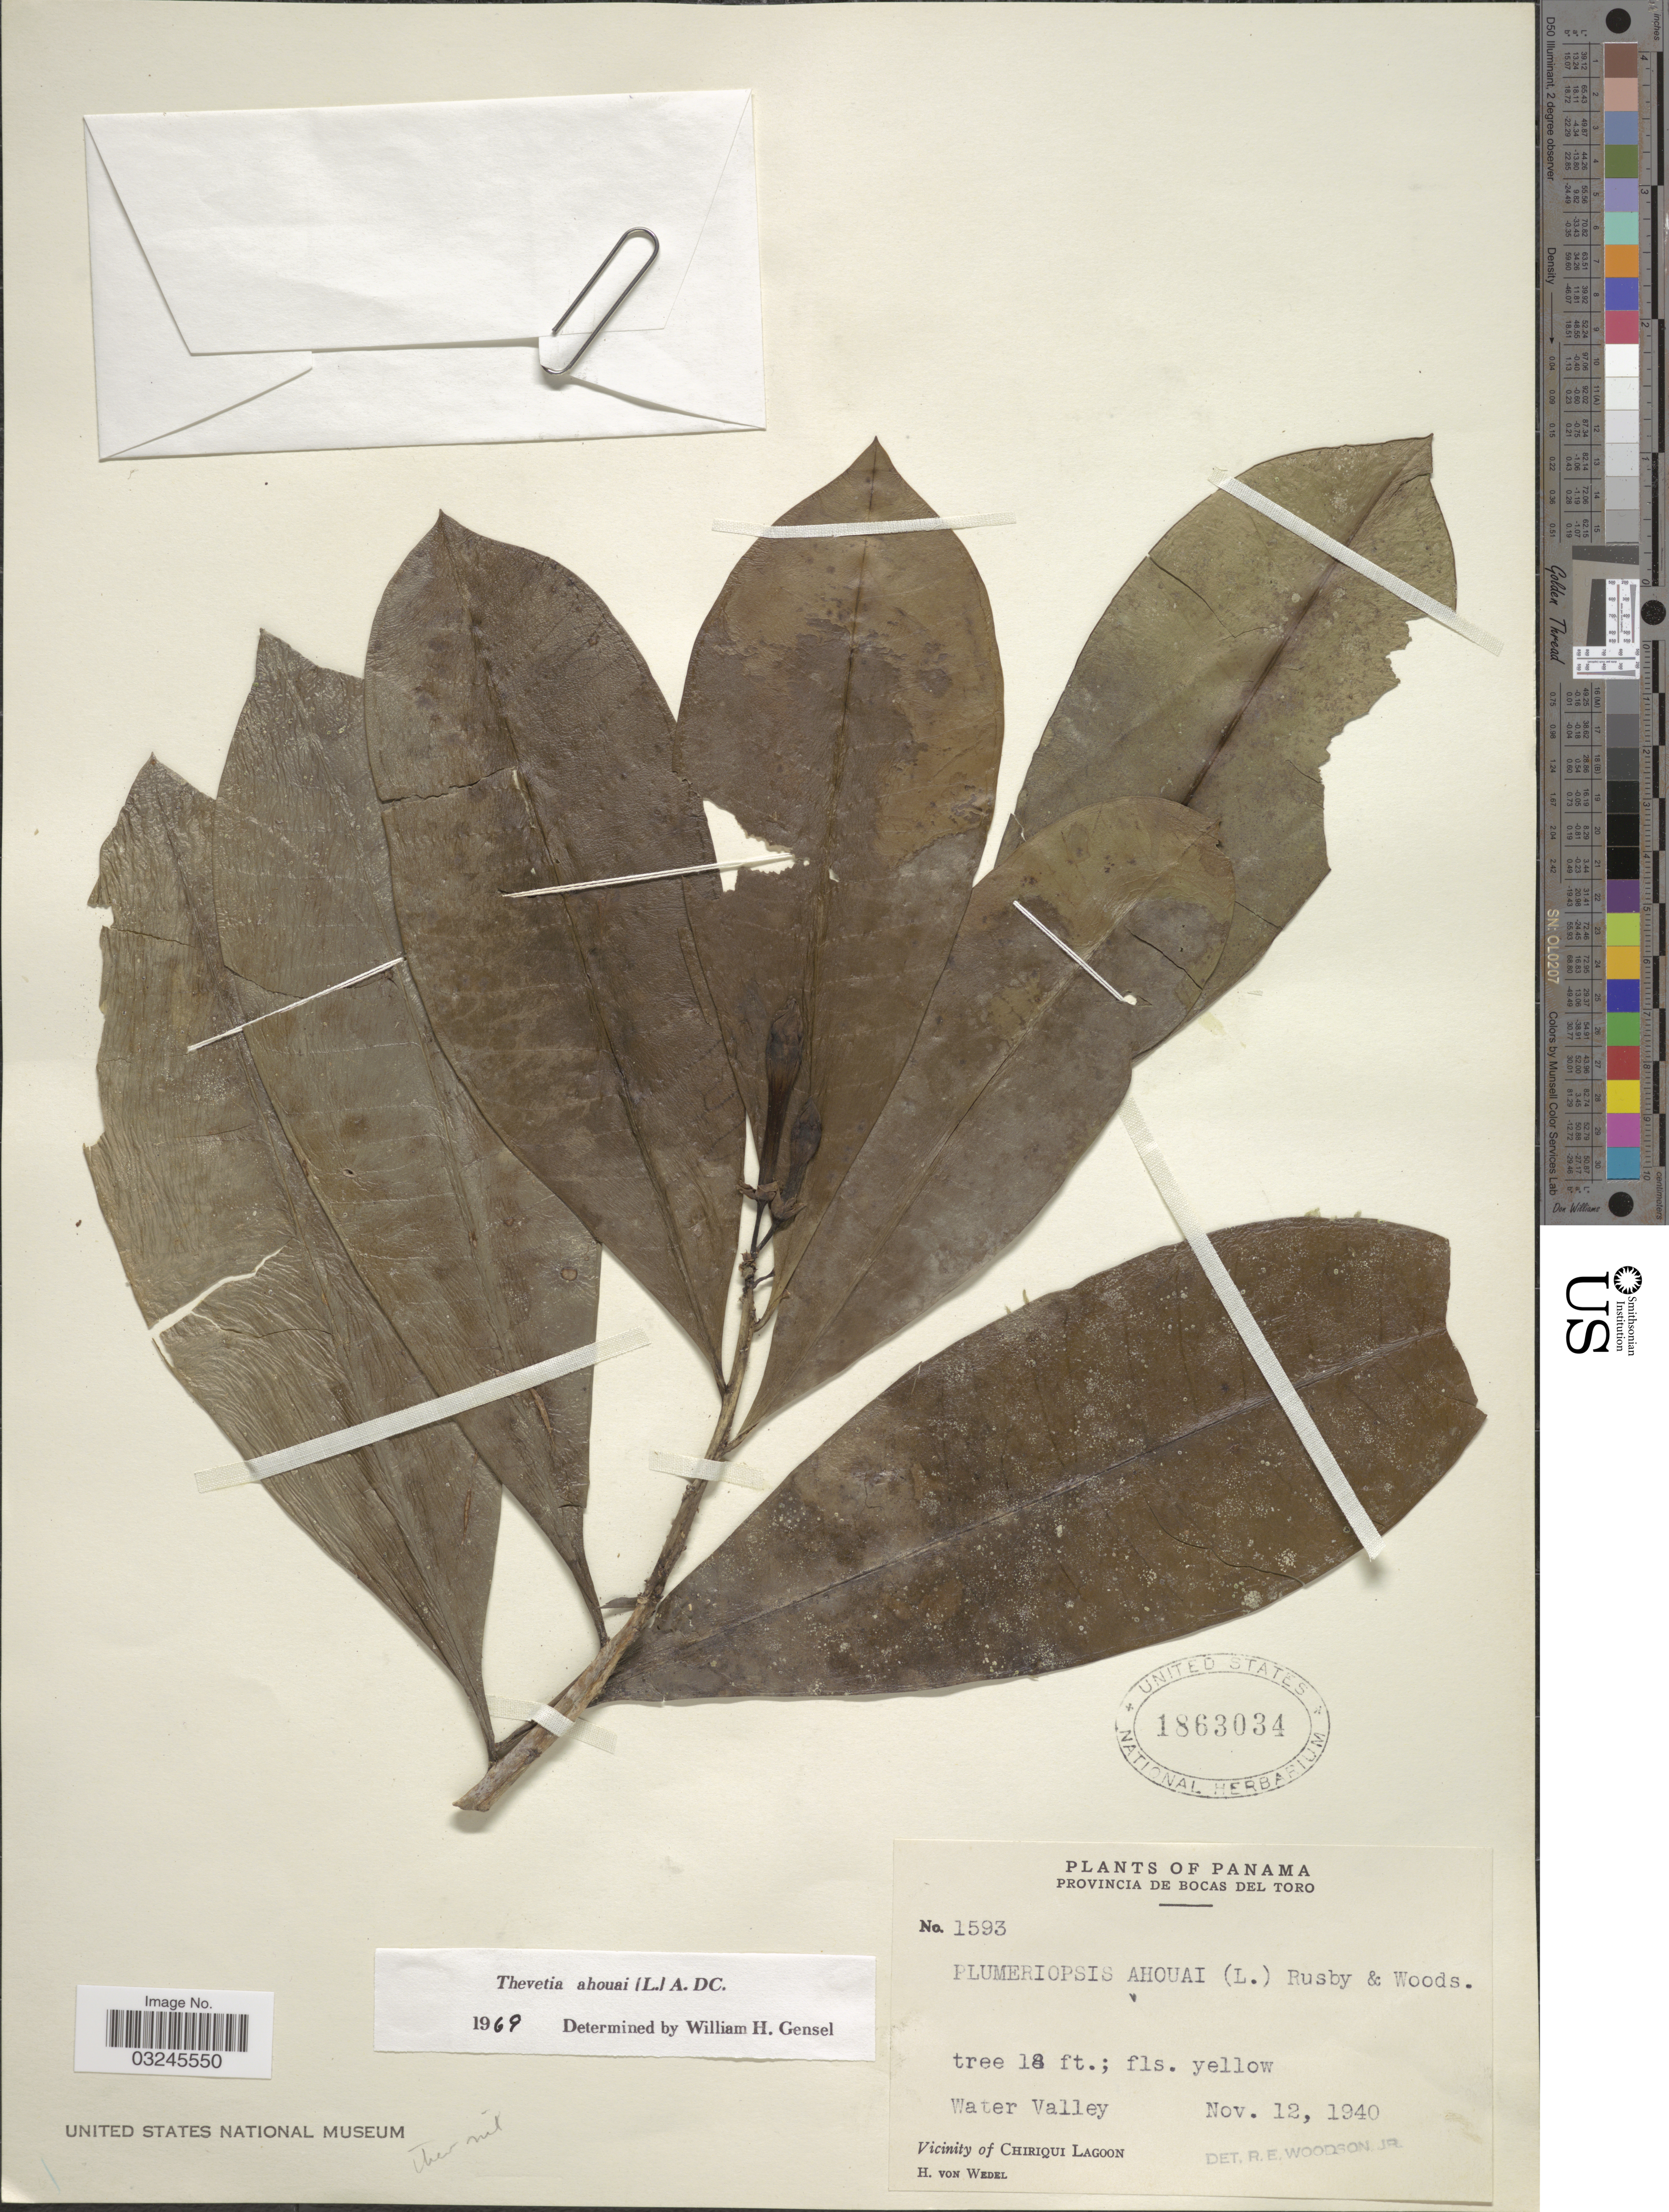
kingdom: Plantae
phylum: Tracheophyta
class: Magnoliopsida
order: Gentianales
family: Apocynaceae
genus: Thevetia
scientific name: Thevetia ahouai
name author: (L.) A. DC.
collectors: H. von Wedel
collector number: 1593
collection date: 1940-11-12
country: Panama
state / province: Bocas del Toro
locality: Water Valley. Vicinity of Chiriqui Lagoon.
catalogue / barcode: US 1863034